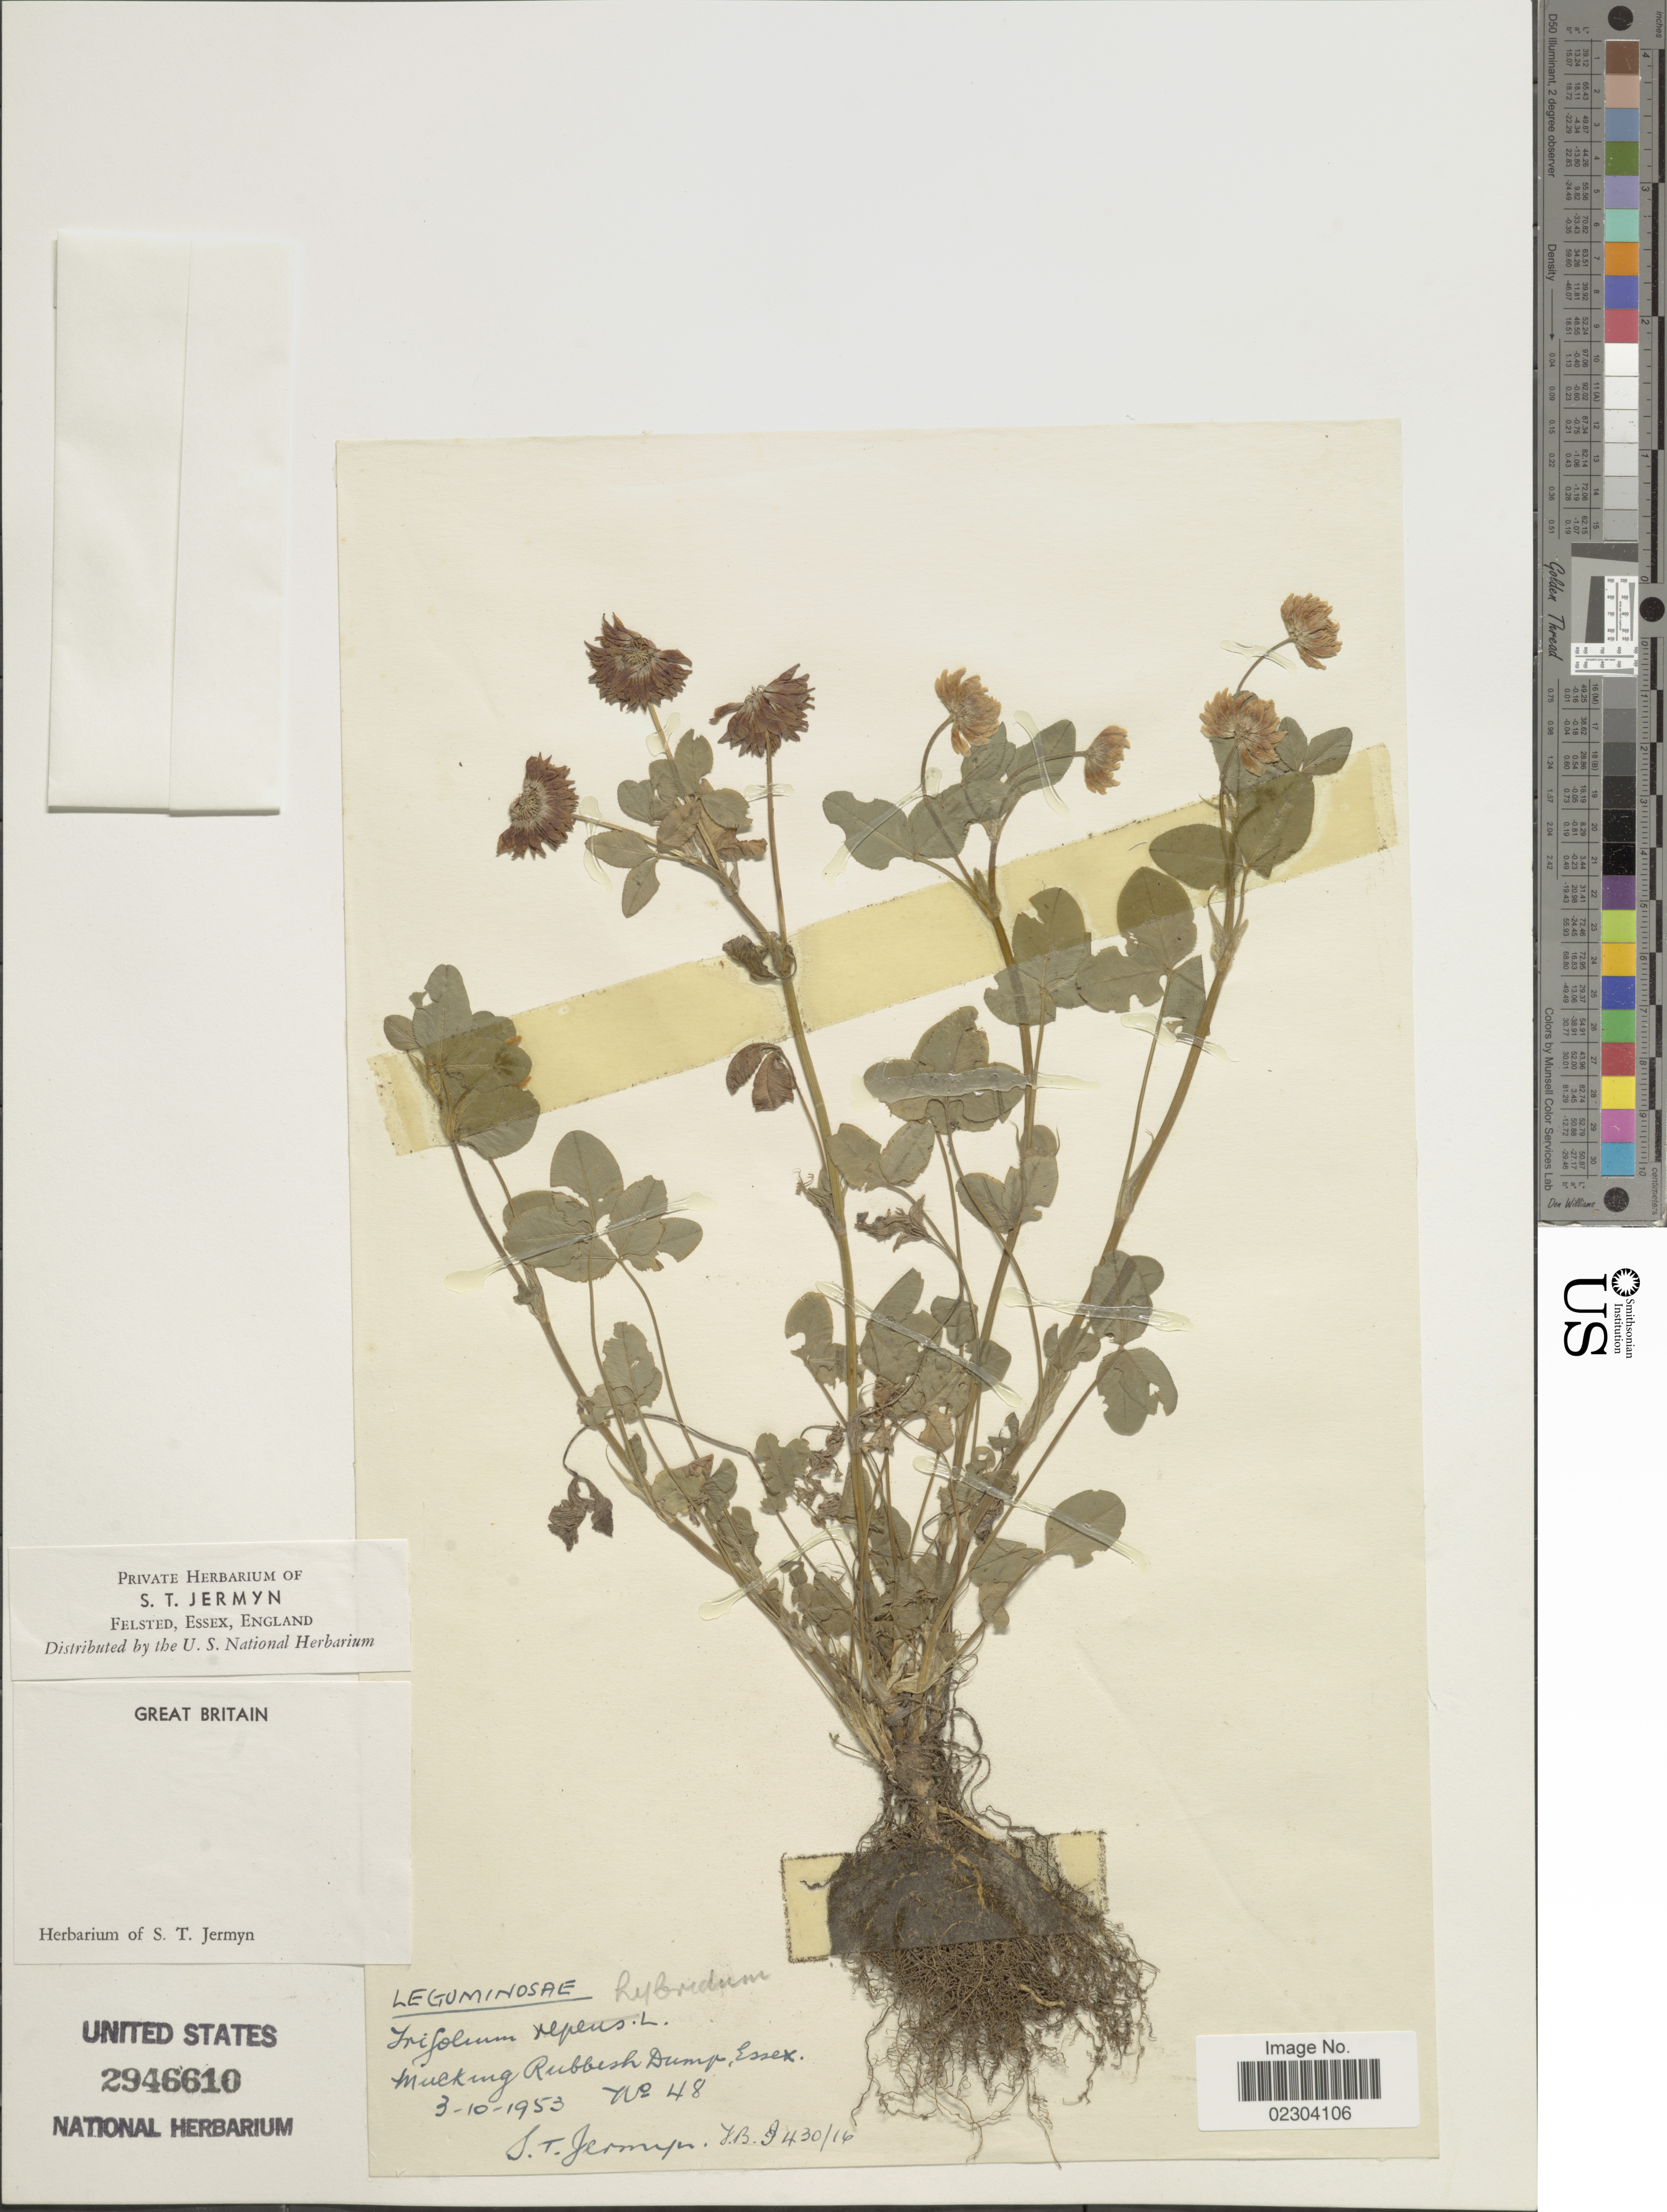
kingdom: Plantae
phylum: Tracheophyta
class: Magnoliopsida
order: Fabales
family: Fabaceae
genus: Trifolium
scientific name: Trifolium hybridum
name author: L.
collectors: S. Jermyn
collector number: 48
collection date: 1953-10-03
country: United Kingdom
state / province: England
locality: Mucking Rubbish Dump, Essex, Great Britain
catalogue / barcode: US 2946610